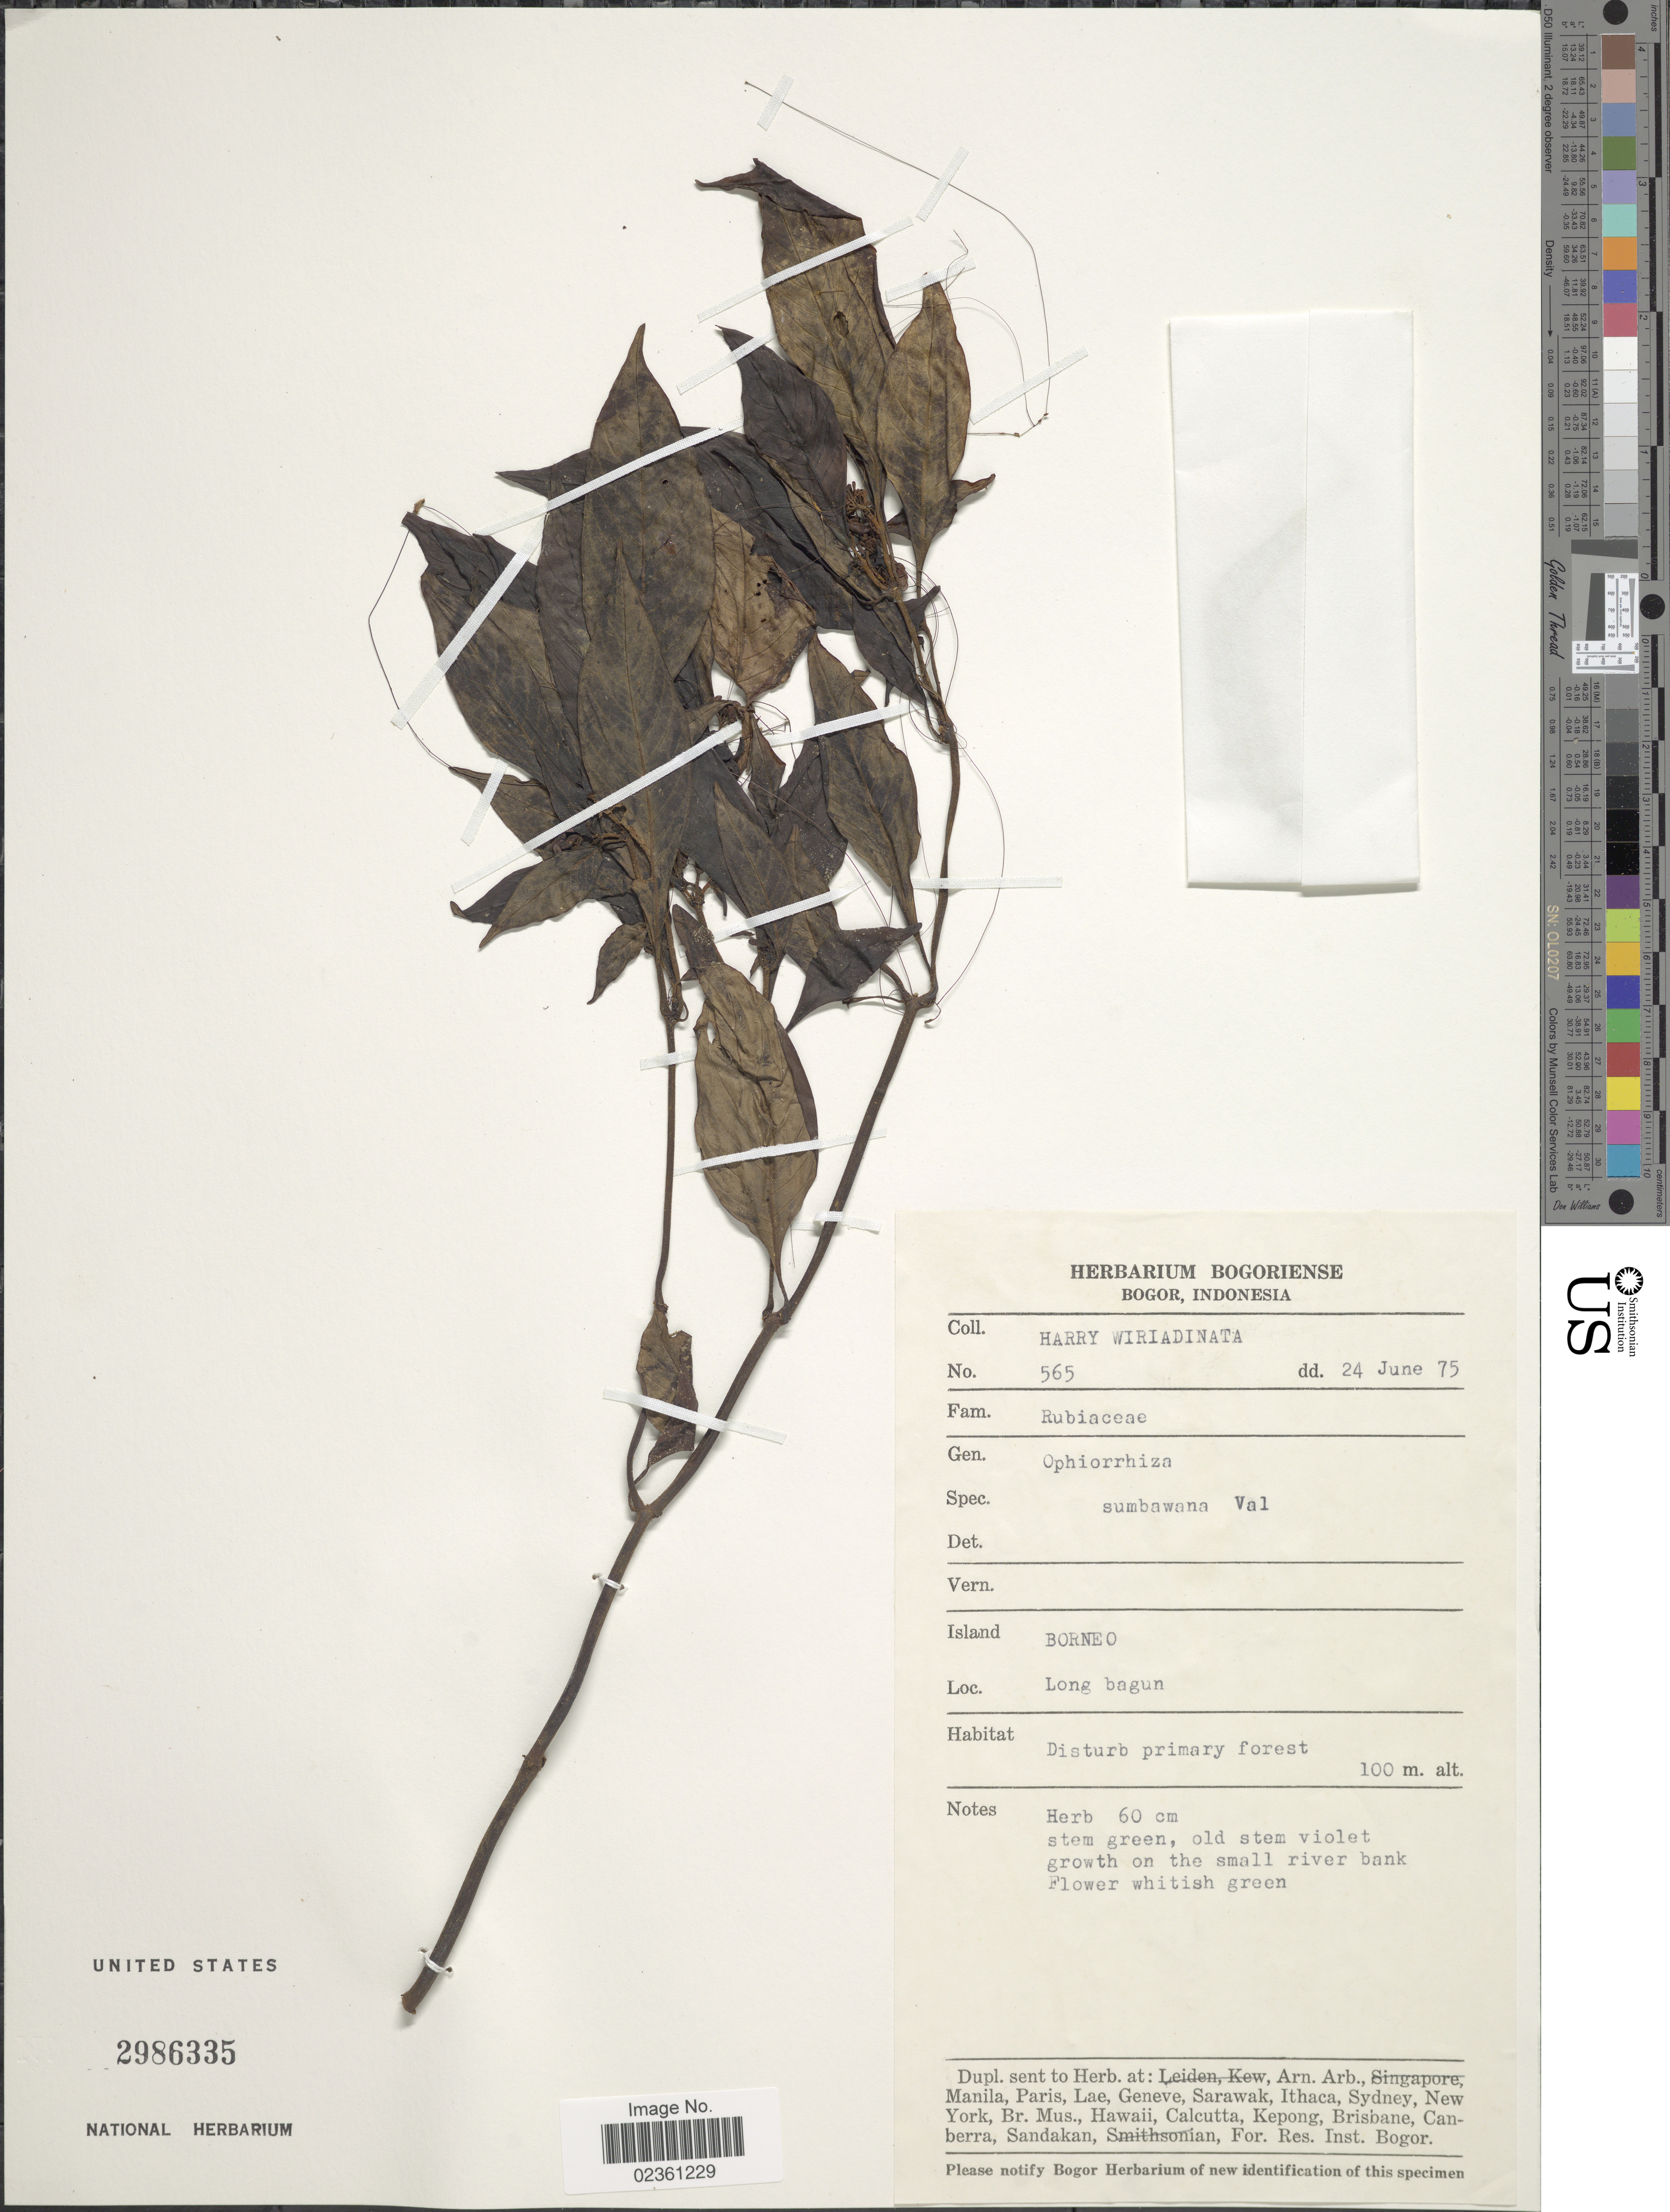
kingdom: Plantae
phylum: Tracheophyta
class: Magnoliopsida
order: Gentianales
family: Rubiaceae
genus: Ophiorrhiza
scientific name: Ophiorrhiza sumbawana Valeton sp. nov. ined.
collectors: H. Wiriadinata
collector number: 565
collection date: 1975-06-24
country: Indonesia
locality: Island Borneo, Long bagun, Disturb primary forest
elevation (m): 100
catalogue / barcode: US 2986335